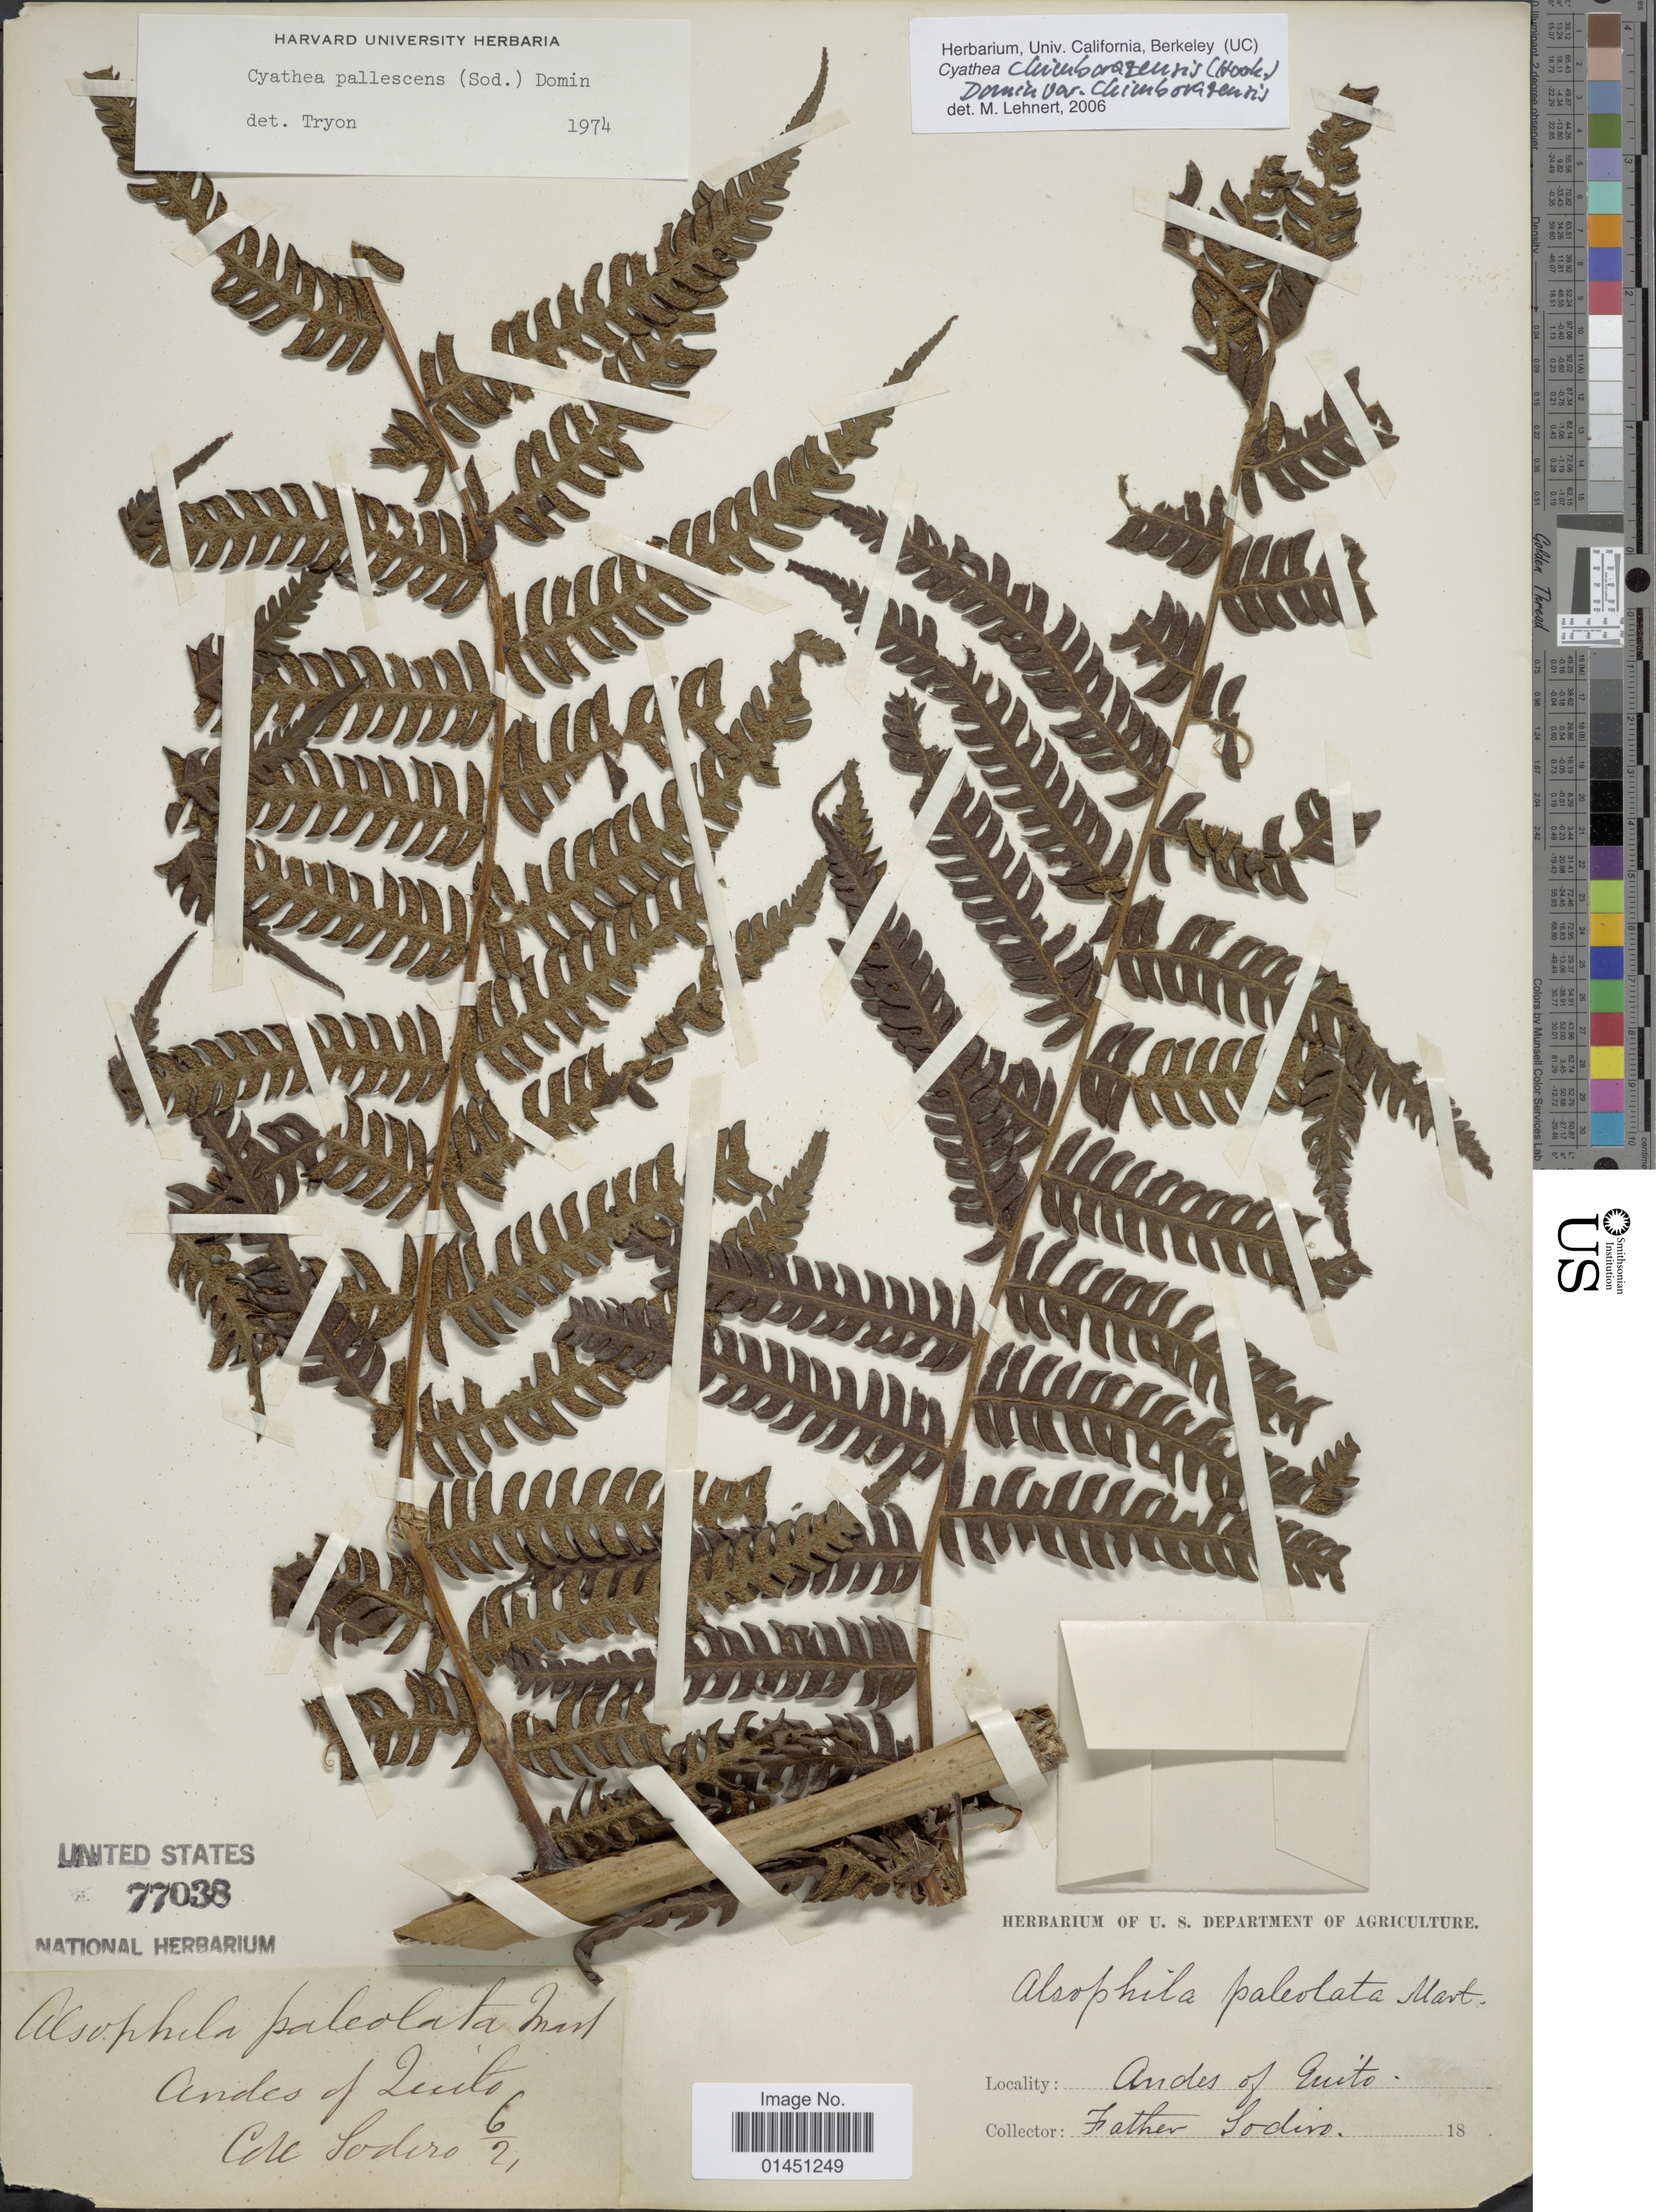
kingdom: Plantae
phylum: Tracheophyta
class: Polypodiopsida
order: Cyatheales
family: Cyatheaceae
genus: Cyathea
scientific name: Cyathea chimborazensis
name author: (Hook.) Hieron.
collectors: L. Sodiro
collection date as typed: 18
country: Ecuador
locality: Andes of Quito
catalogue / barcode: US 77038